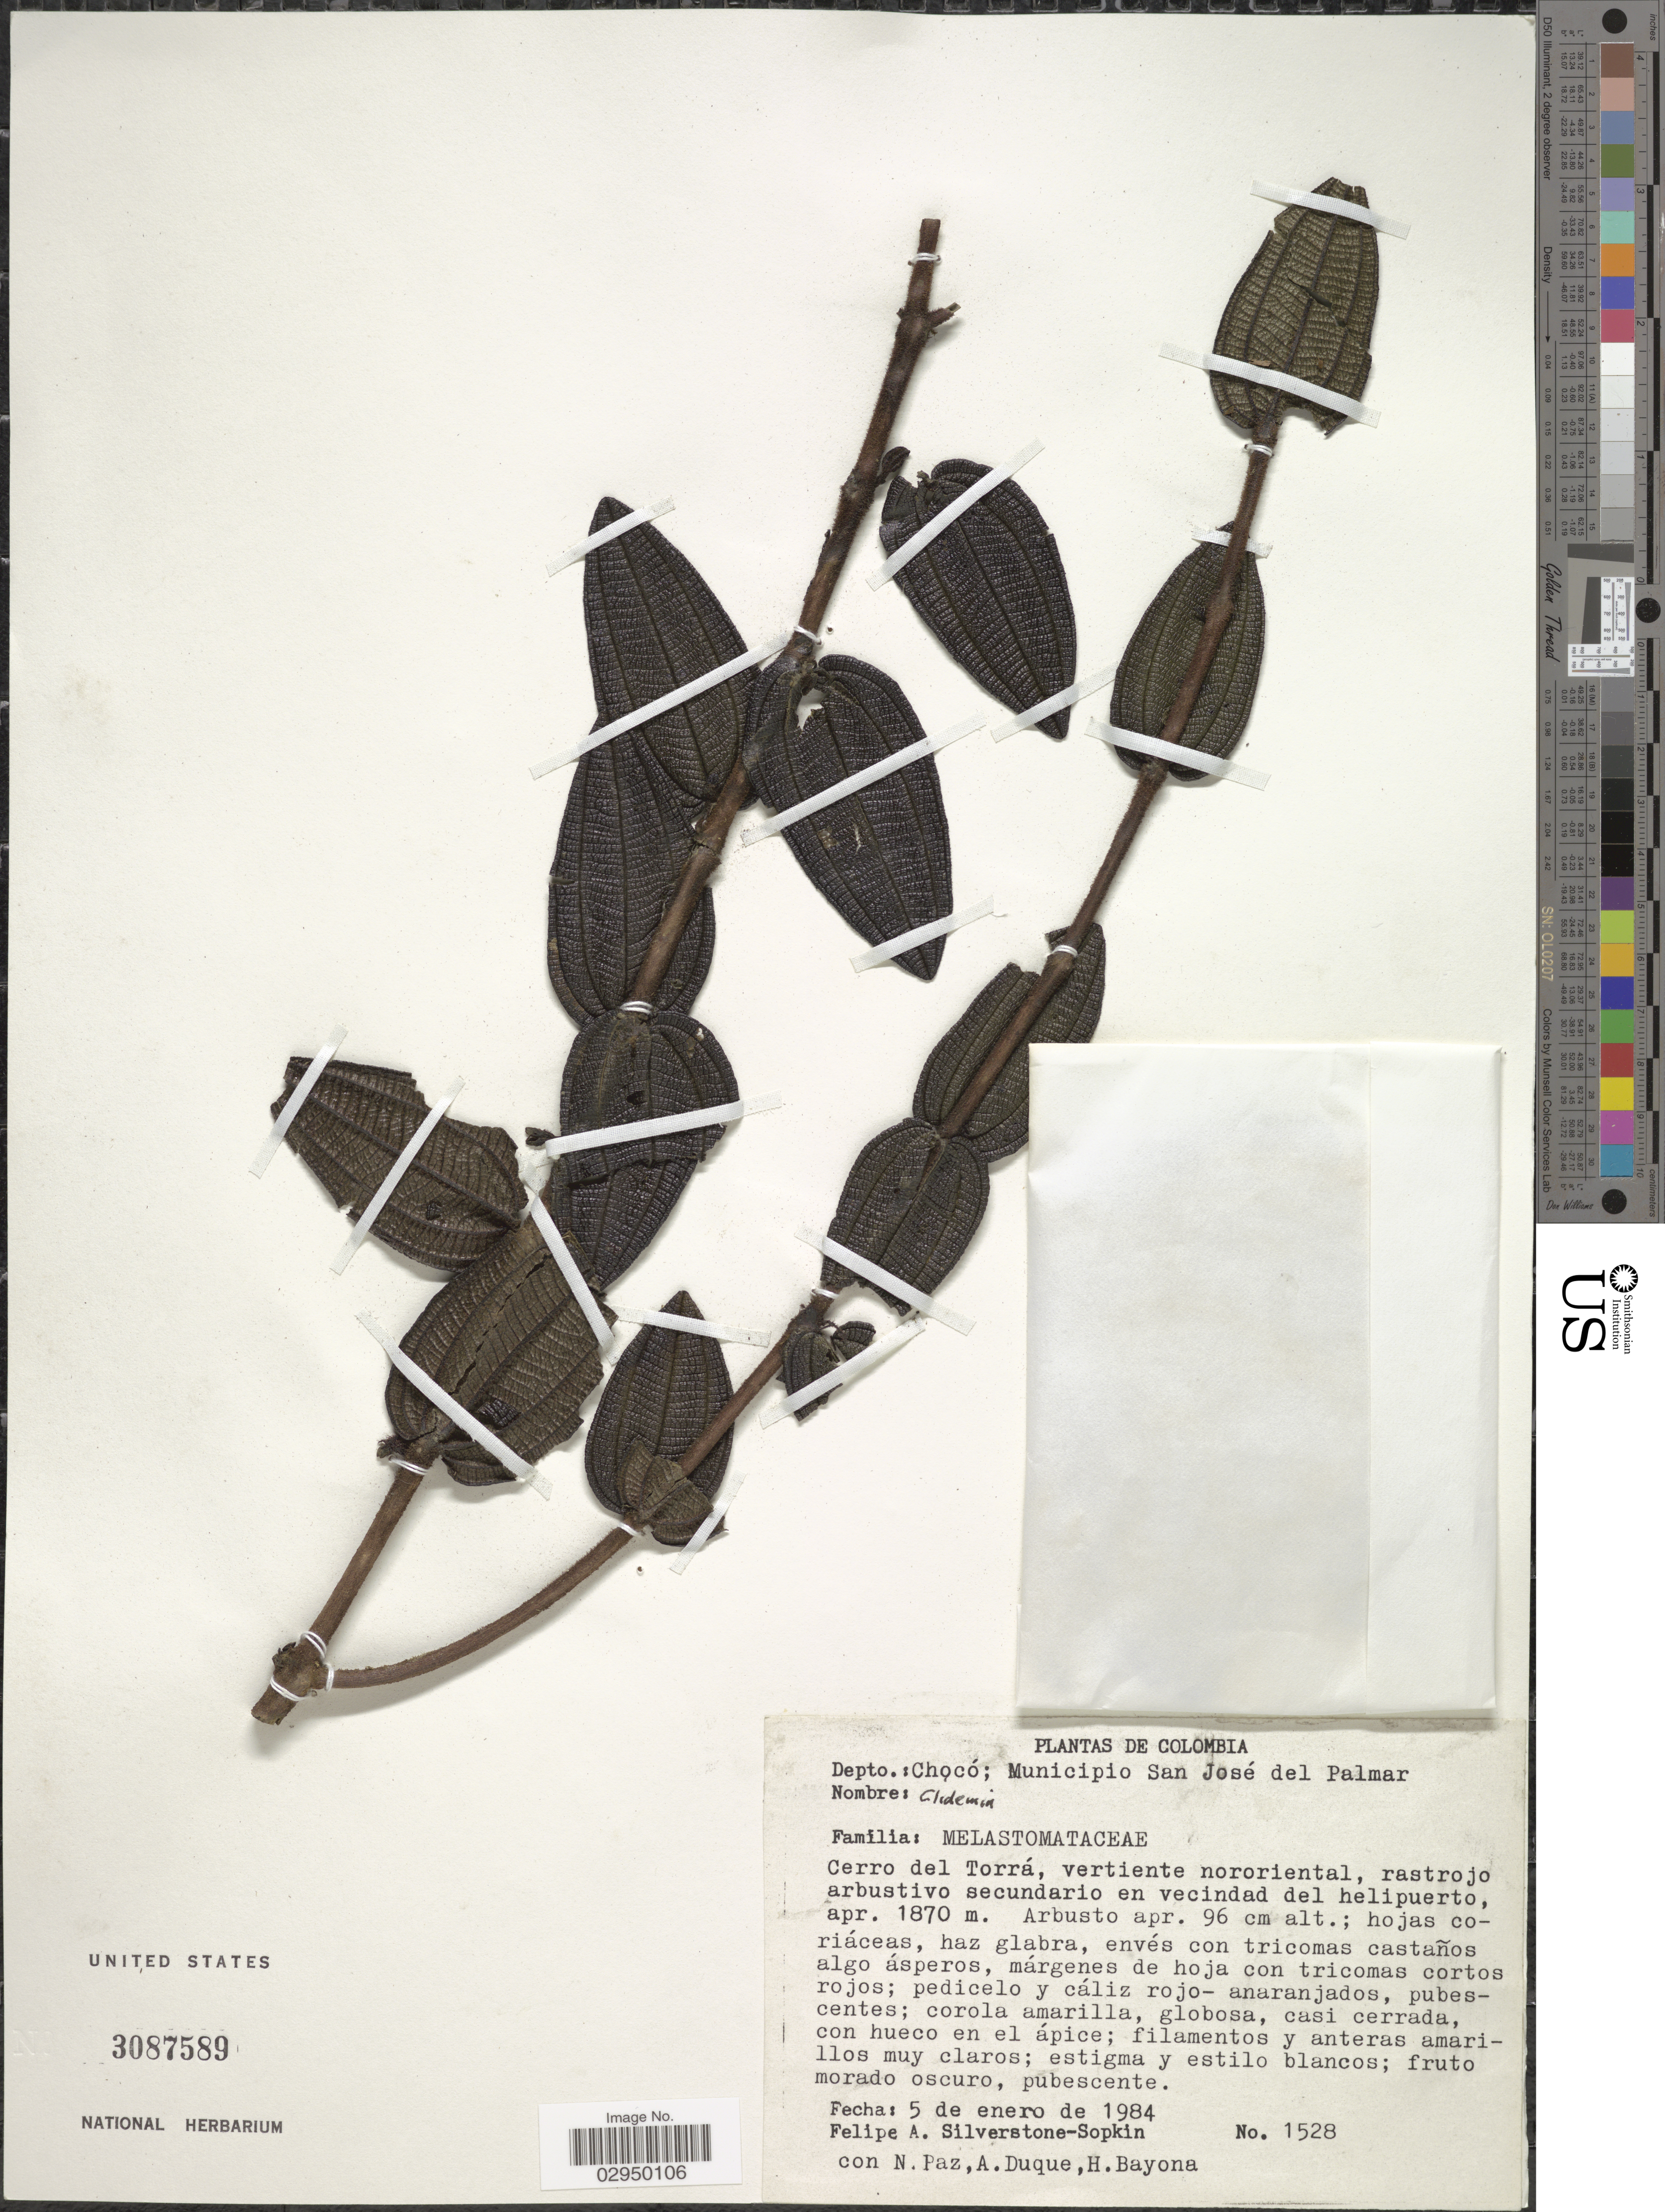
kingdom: Plantae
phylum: Tracheophyta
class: Magnoliopsida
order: Myrtales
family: Melastomataceae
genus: Killipia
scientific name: Killipia sp.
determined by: Posada- Herrera, F. M.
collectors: P. A. Silverstone-Sopkin, N. Paz, A. Duque & H. Bayona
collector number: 1528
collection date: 1984-01-05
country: Colombia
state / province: Chocó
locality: Depto.: Chocó; Municipio San José del Palmar. Cerro del Torrá, vertiente nororiental, rastrojo arbustivo secundario en vecindad del helipuerto.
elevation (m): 1870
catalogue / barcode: US 3087589